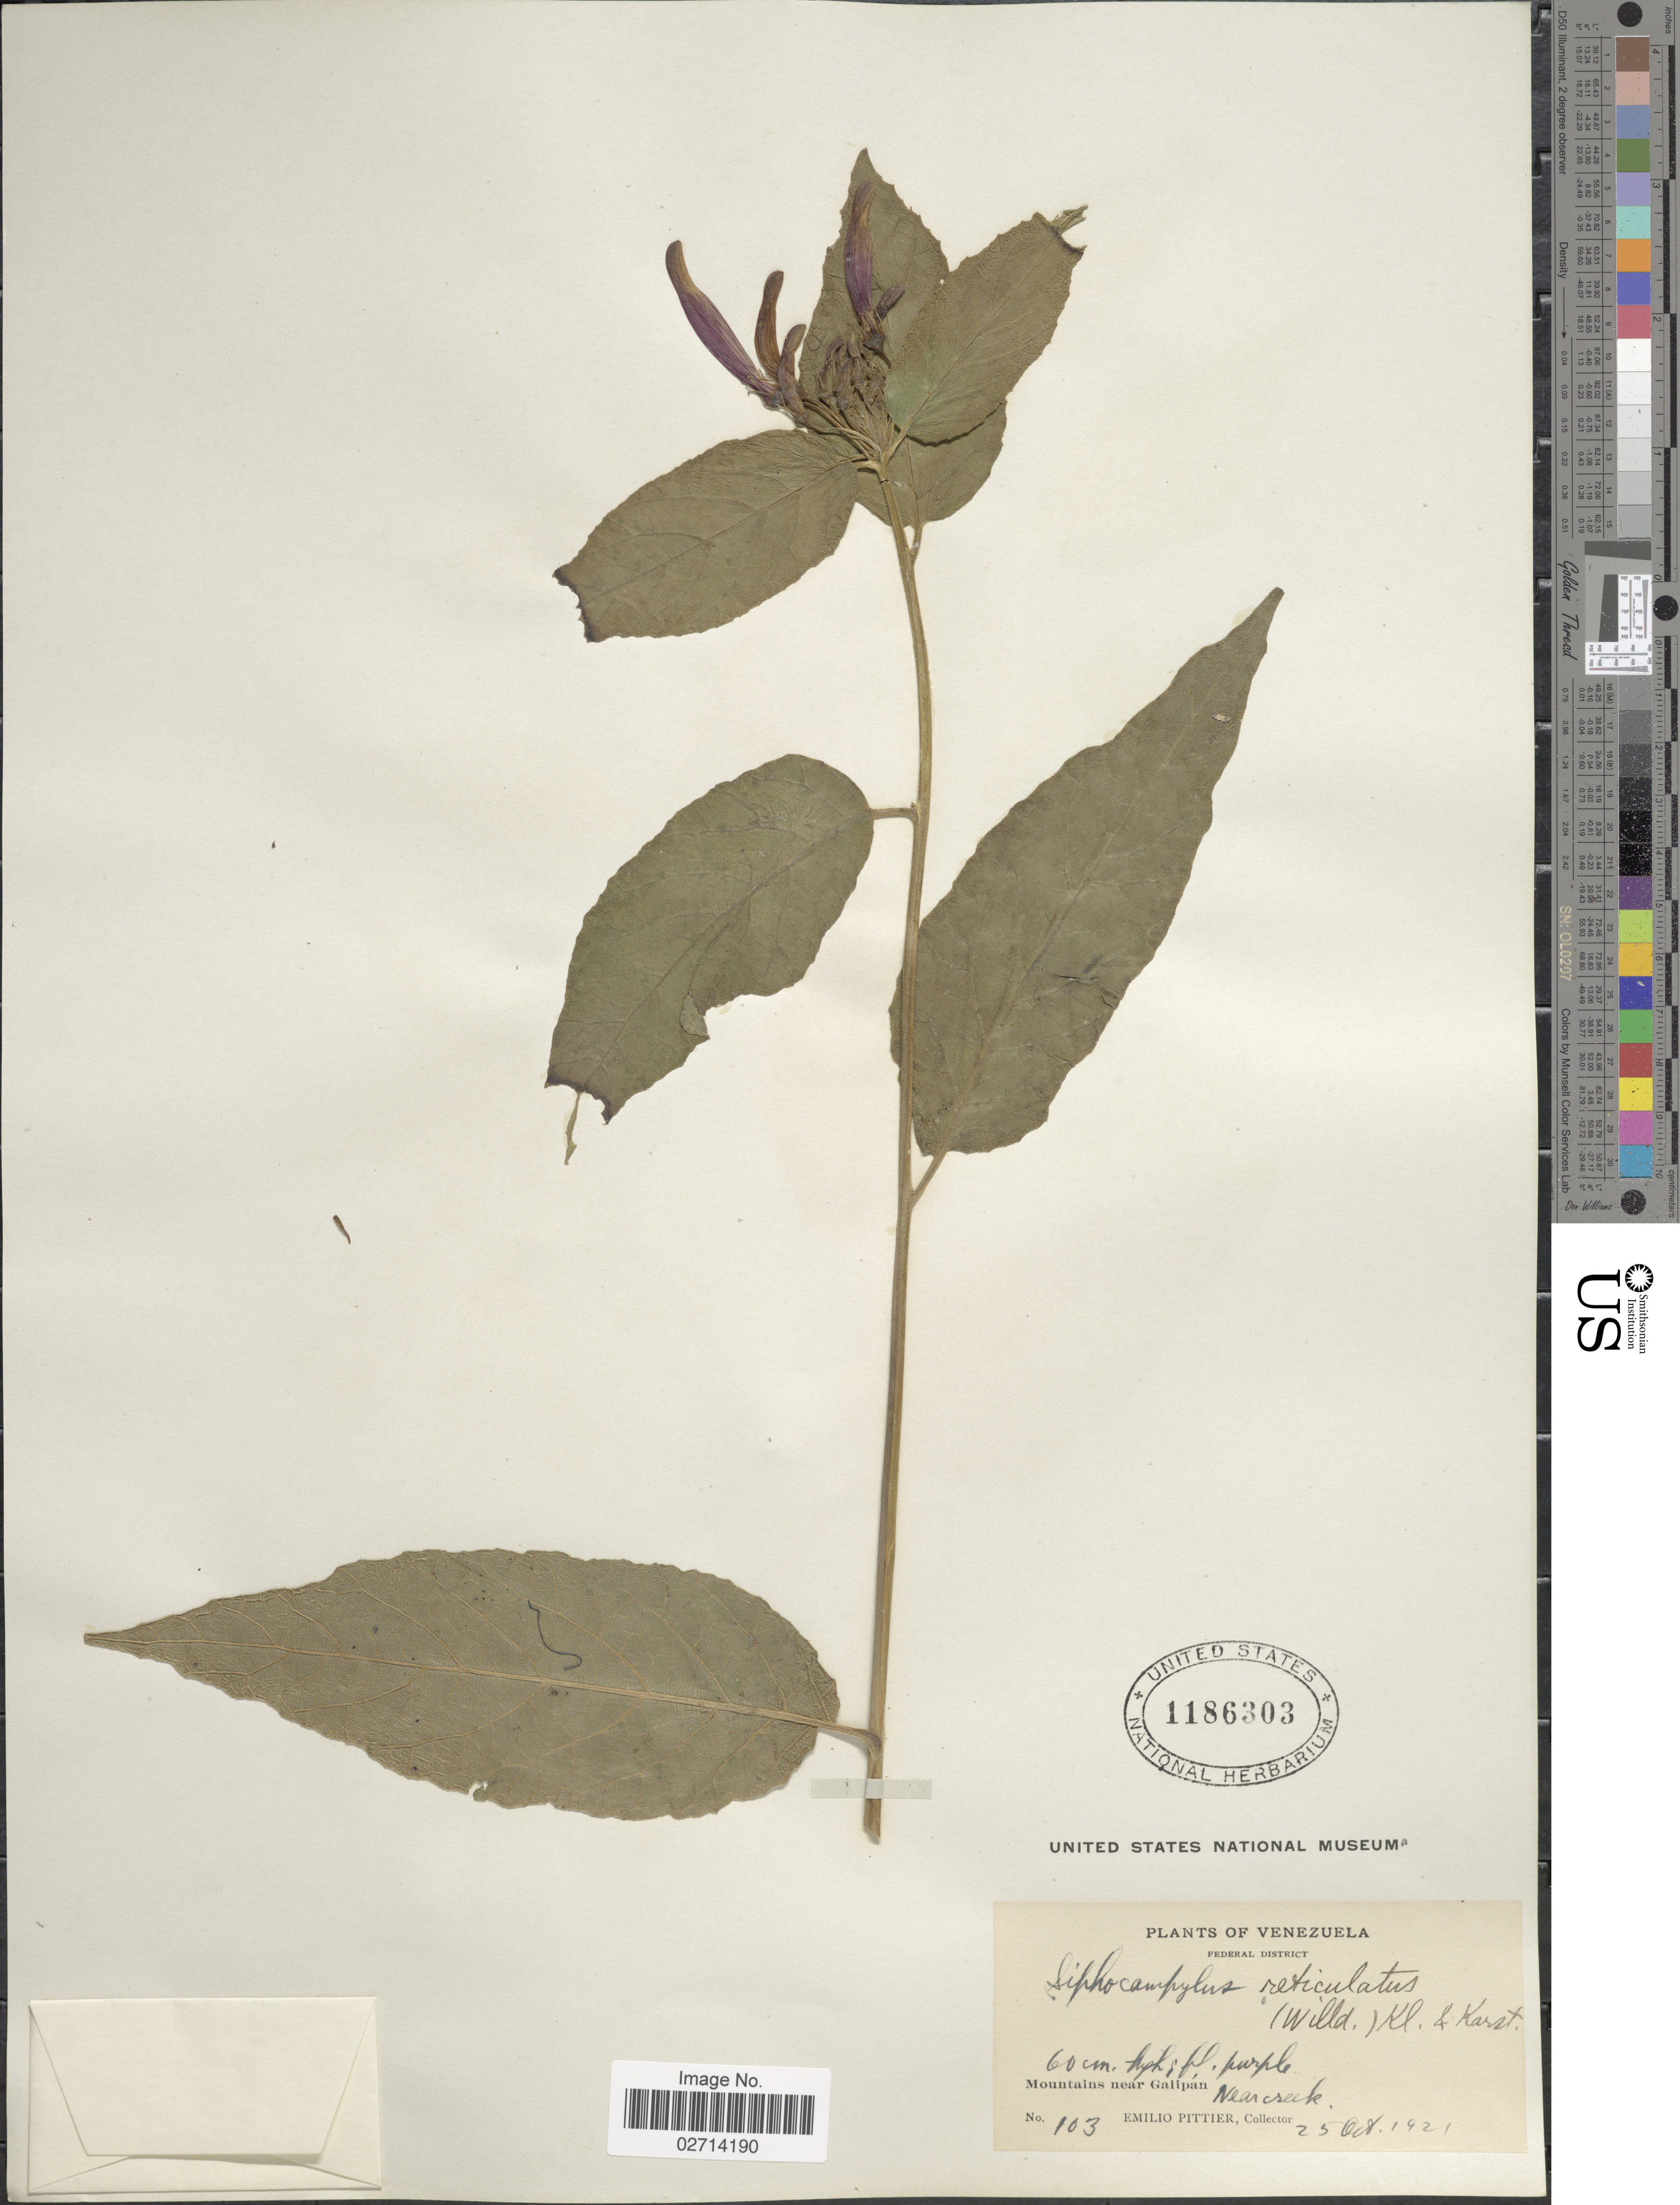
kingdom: Plantae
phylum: Tracheophyta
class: Magnoliopsida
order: Asterales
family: Campanulaceae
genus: Siphocampylus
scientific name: Siphocampylus reticulatus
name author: (Willd. ex Schult. & Roem.) Klotzsch & H. Karst. ex Vatke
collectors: E. Pittier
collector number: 103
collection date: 1921-10-25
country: Venezuela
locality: Federal District, Mountains near Galipan, near creek.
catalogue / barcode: US 1186303